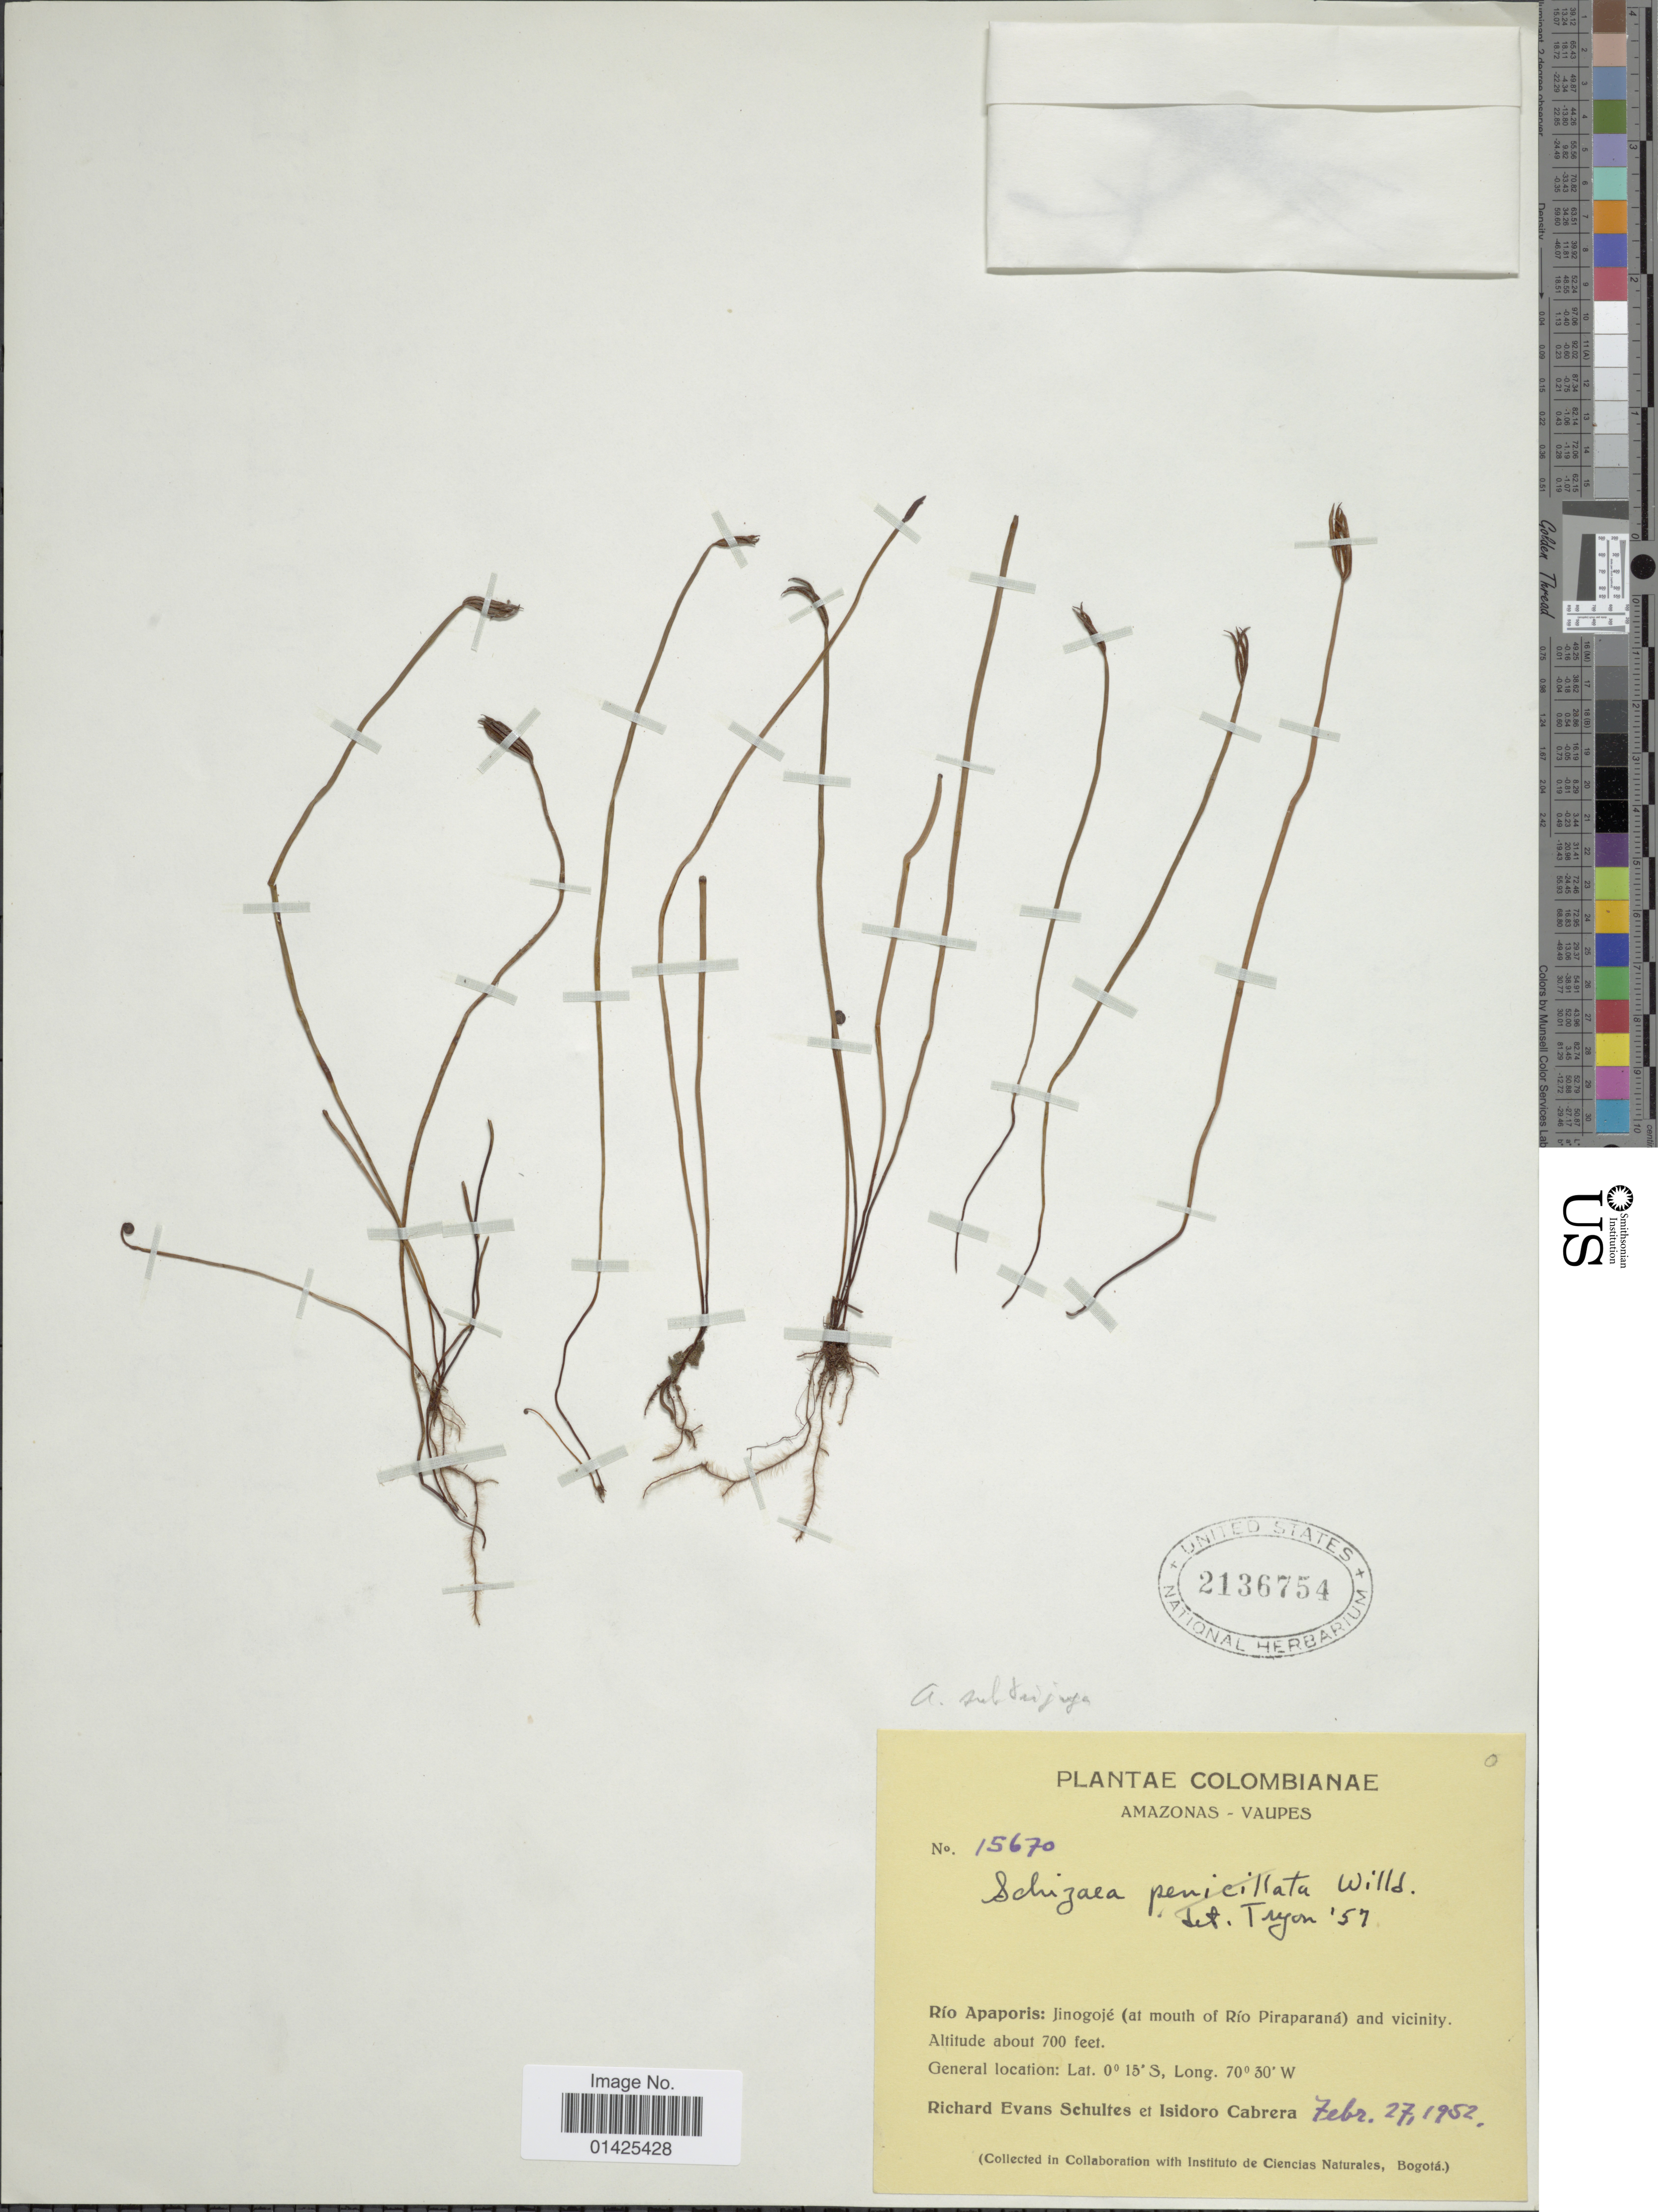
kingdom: Plantae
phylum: Tracheophyta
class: Polypodiopsida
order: Schizaeales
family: Schizaeaceae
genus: Actinostachys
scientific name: Actinostachys pennula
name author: (Sw.) Hook.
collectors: R. E. Schultes & I. Cabrera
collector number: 15670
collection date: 1952-02-27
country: Colombia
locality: Amazonas-Vaupes, Rio Apaporis: Jingoje (at mouth of Rio Piraparana) and vicinity.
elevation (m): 213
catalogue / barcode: US 2136754